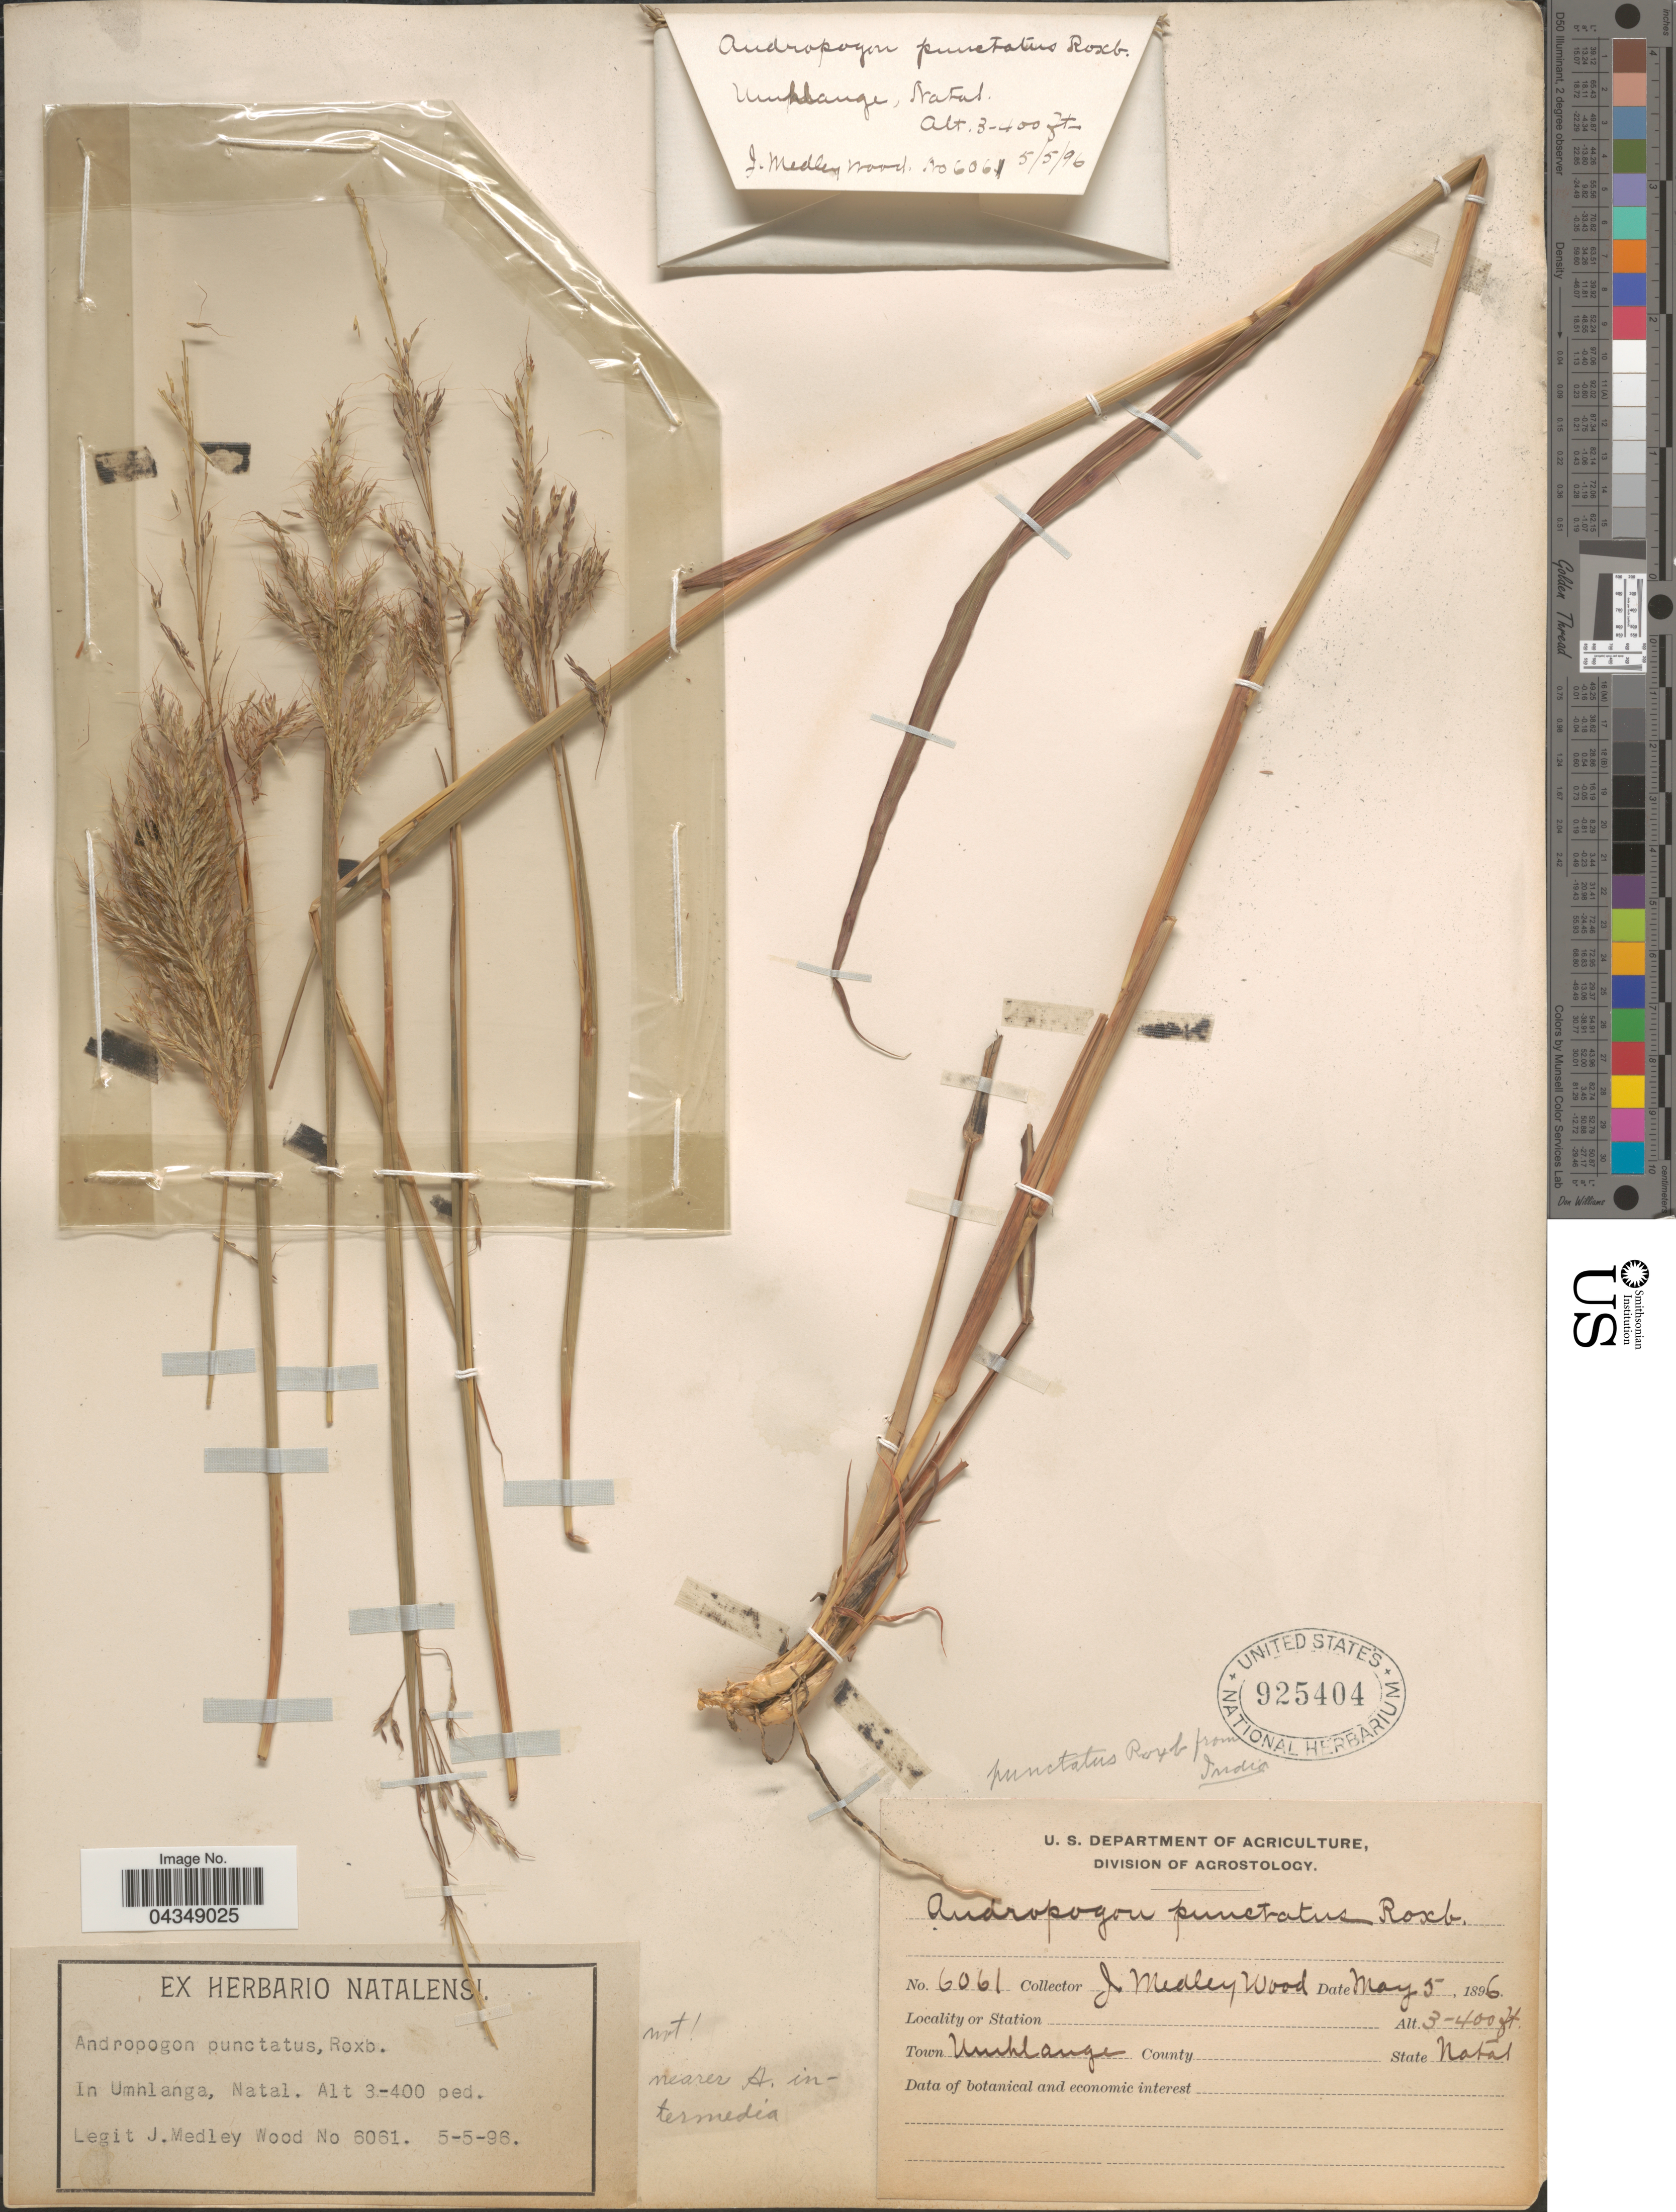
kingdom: Plantae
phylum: Tracheophyta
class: Liliopsida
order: Poales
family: Poaceae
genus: Bothriochloa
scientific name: Bothriochloa bladhii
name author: (Retz.) S.T. Blake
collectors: J. Medley Wood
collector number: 6061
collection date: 1896-05-05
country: South Africa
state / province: KwaZulu-Natal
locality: In Umhlanga, Natal.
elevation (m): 91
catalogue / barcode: US 925404